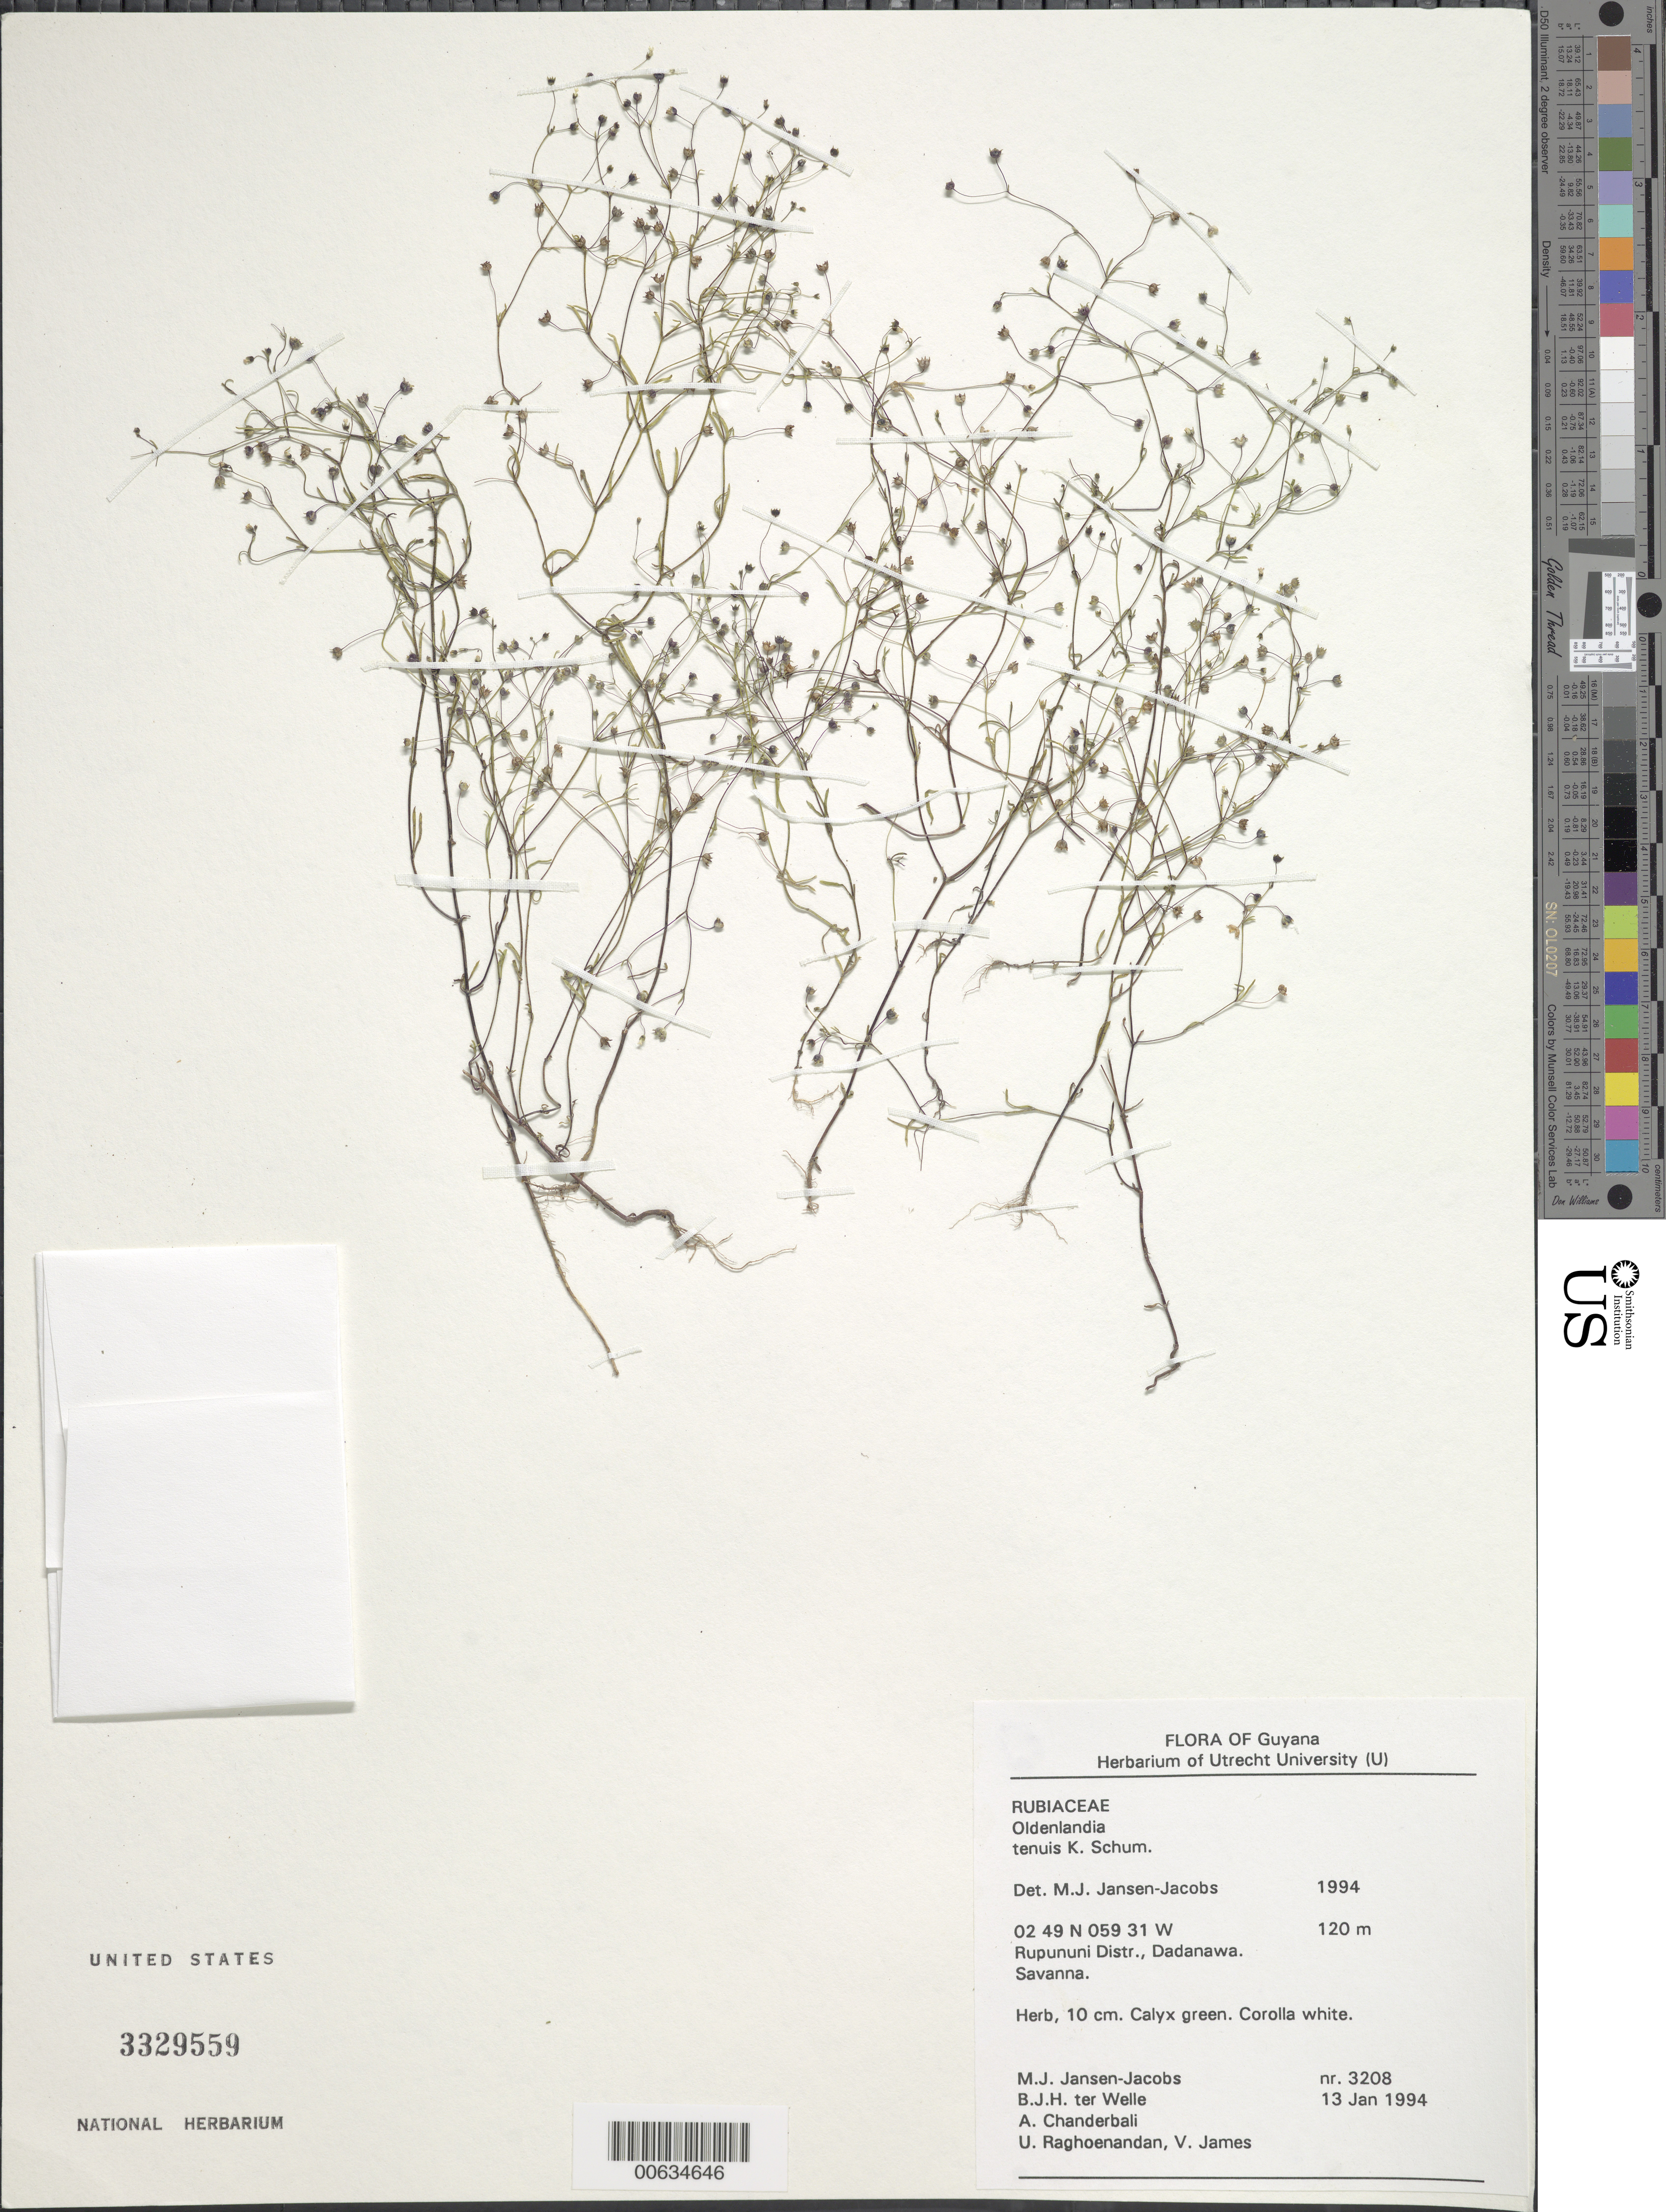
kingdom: Plantae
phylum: Tracheophyta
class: Magnoliopsida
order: Gentianales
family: Rubiaceae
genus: Oldenlandia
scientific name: Oldenlandia tenuis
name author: K. Schum.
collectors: M. J. Jansen-Jacobs, B. Welle, A. S. Chanderbali, U. Raghoenandan & V. James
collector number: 3208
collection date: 1994-01-13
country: Guyana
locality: Rupununi Distr., Dadanawa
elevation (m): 120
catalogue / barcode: US 3329559